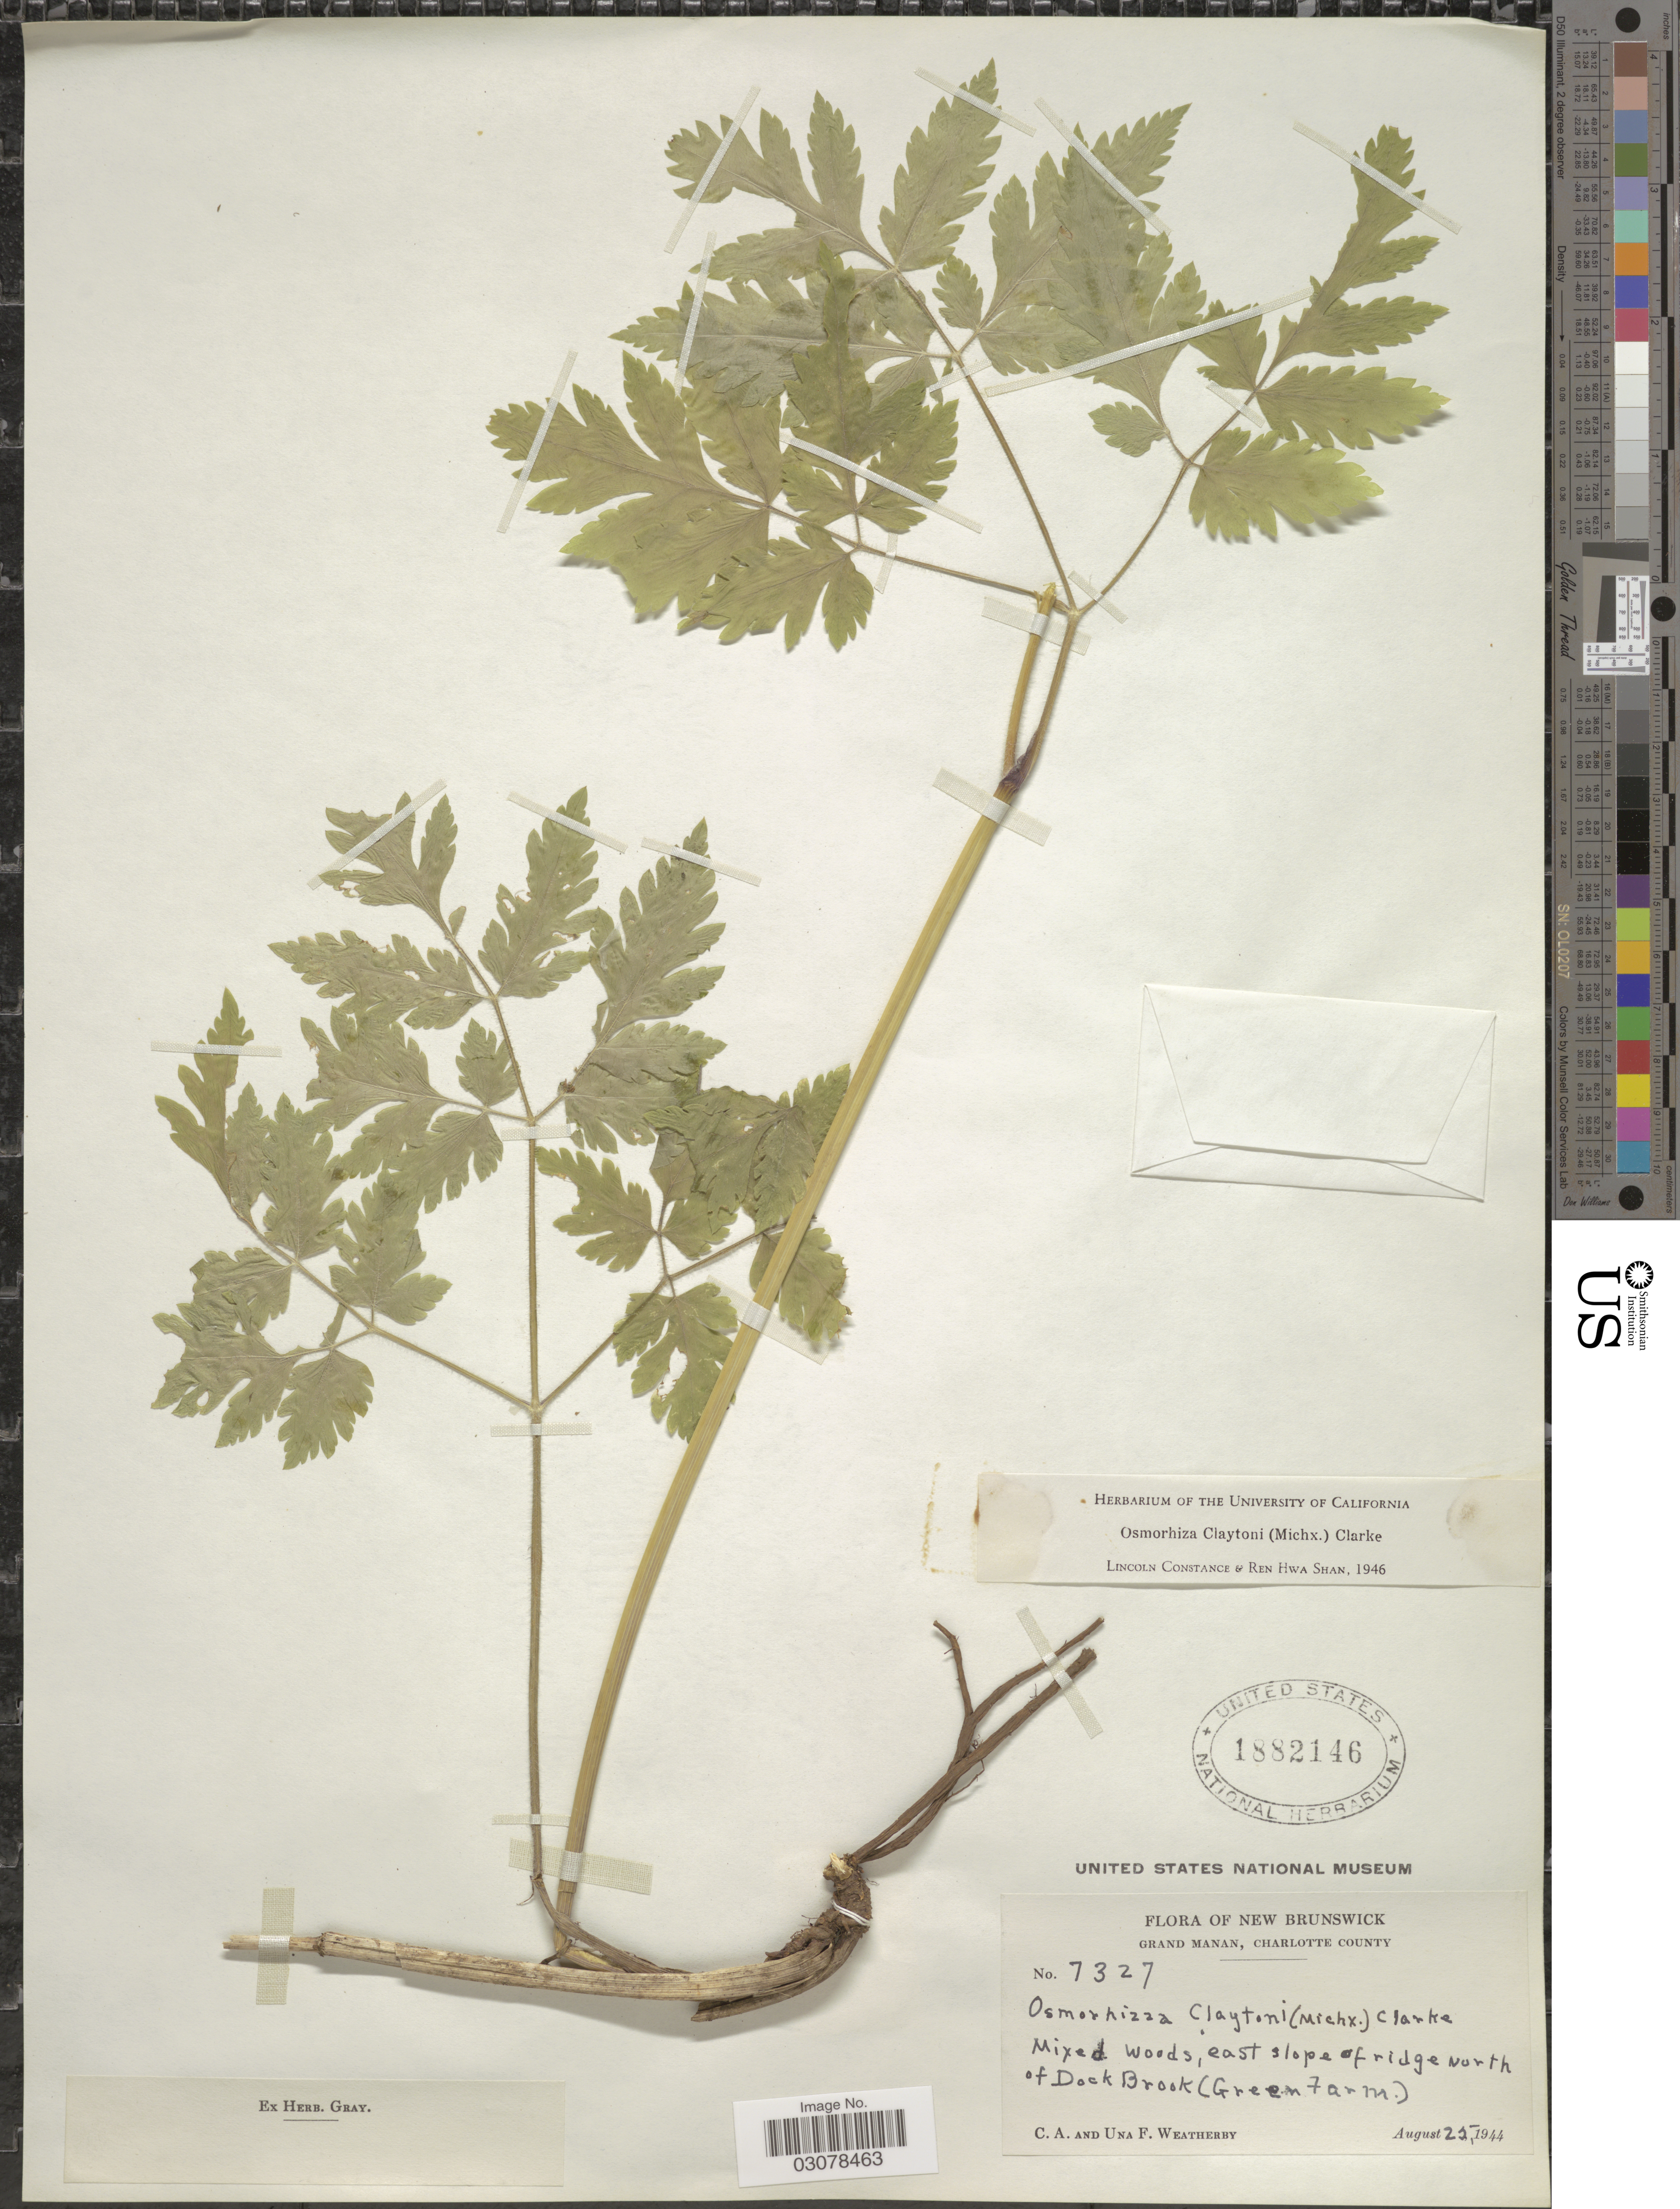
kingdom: Plantae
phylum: Tracheophyta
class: Magnoliopsida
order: Apiales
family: Apiaceae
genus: Osmorhiza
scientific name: Osmorhiza claytonii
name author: (Michx.) C.B. Clarke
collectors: C. A. Weatherby & U. Weatherby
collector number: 7327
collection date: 1944-08-25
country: Canada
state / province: New Brunswick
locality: Grand Manan, Charlotte County. Mixed woods, east slope of ridge North of Dock Brook (Green Farm).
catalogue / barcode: US 1882146